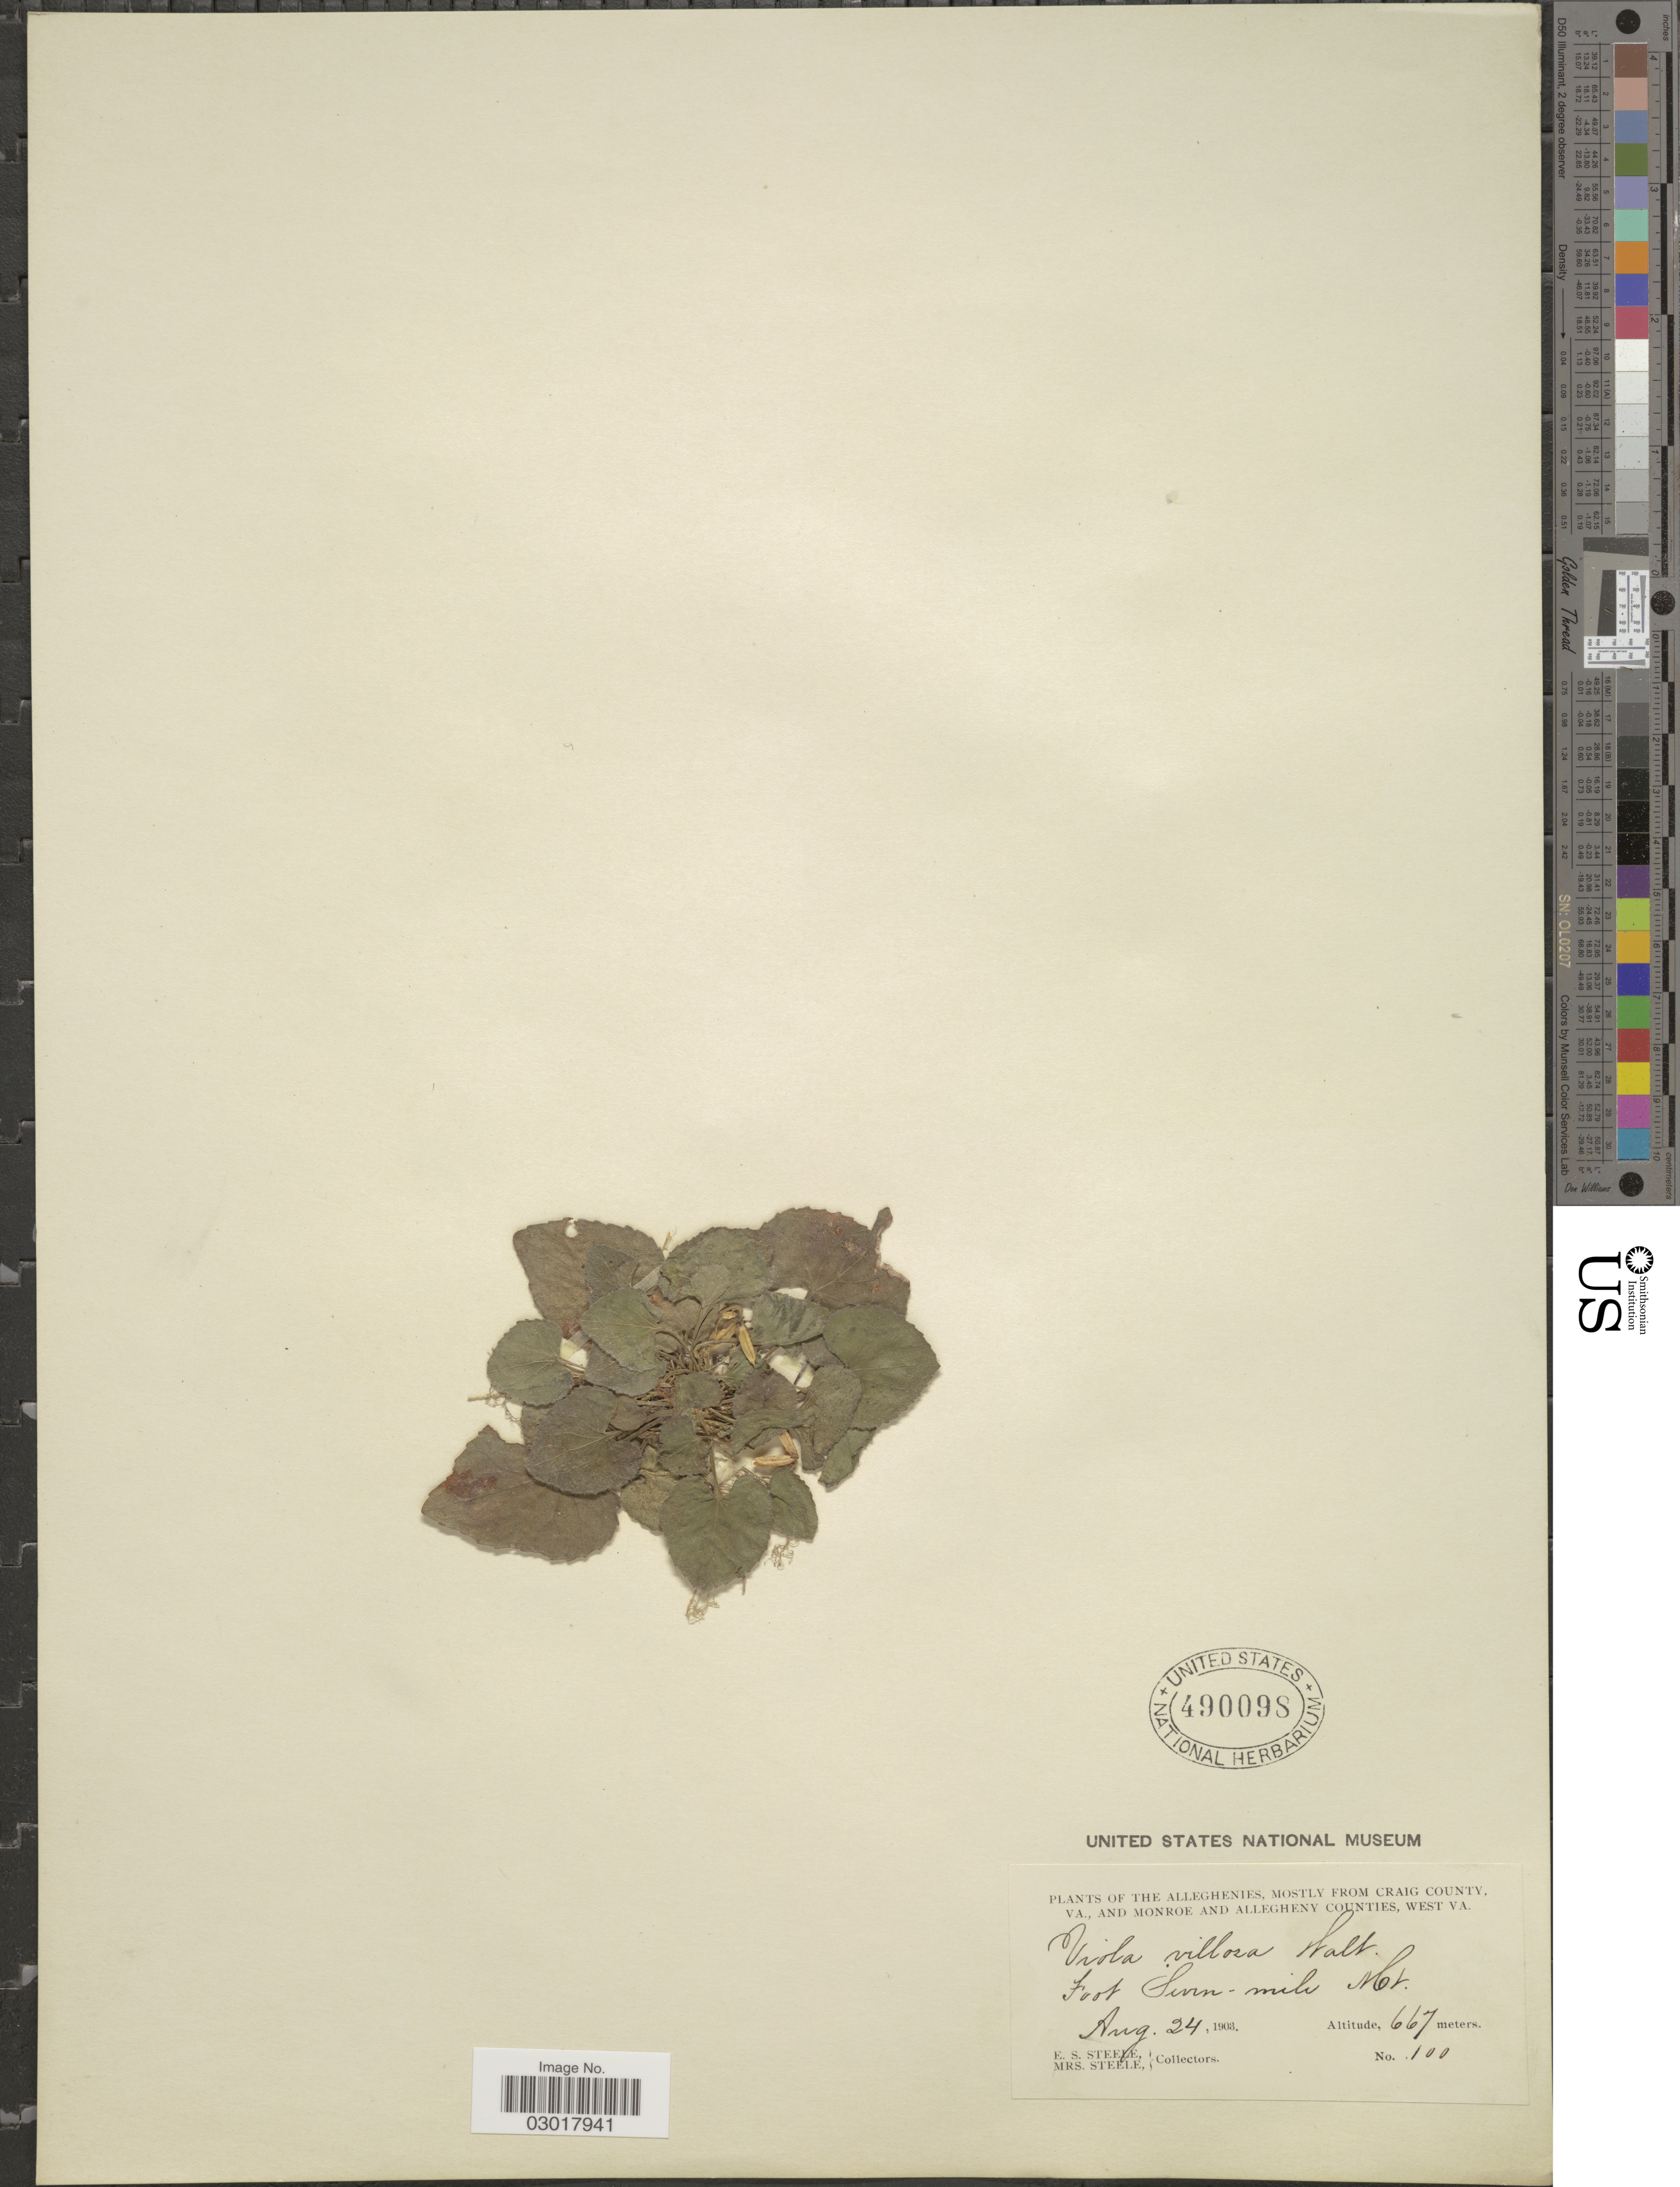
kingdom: Plantae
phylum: Tracheophyta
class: Magnoliopsida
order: Malpighiales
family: Violaceae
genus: Viola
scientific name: Viola villosa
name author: Walter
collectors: E. Steele & Mrs. E. S. Steele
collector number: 100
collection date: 1903-08-24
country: United States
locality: Alleghenies, mostly from Craig County, Va., and Monroe and Allegheny counties, West Va. Foot Seven-mile Mt.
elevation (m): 667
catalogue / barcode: US 490098